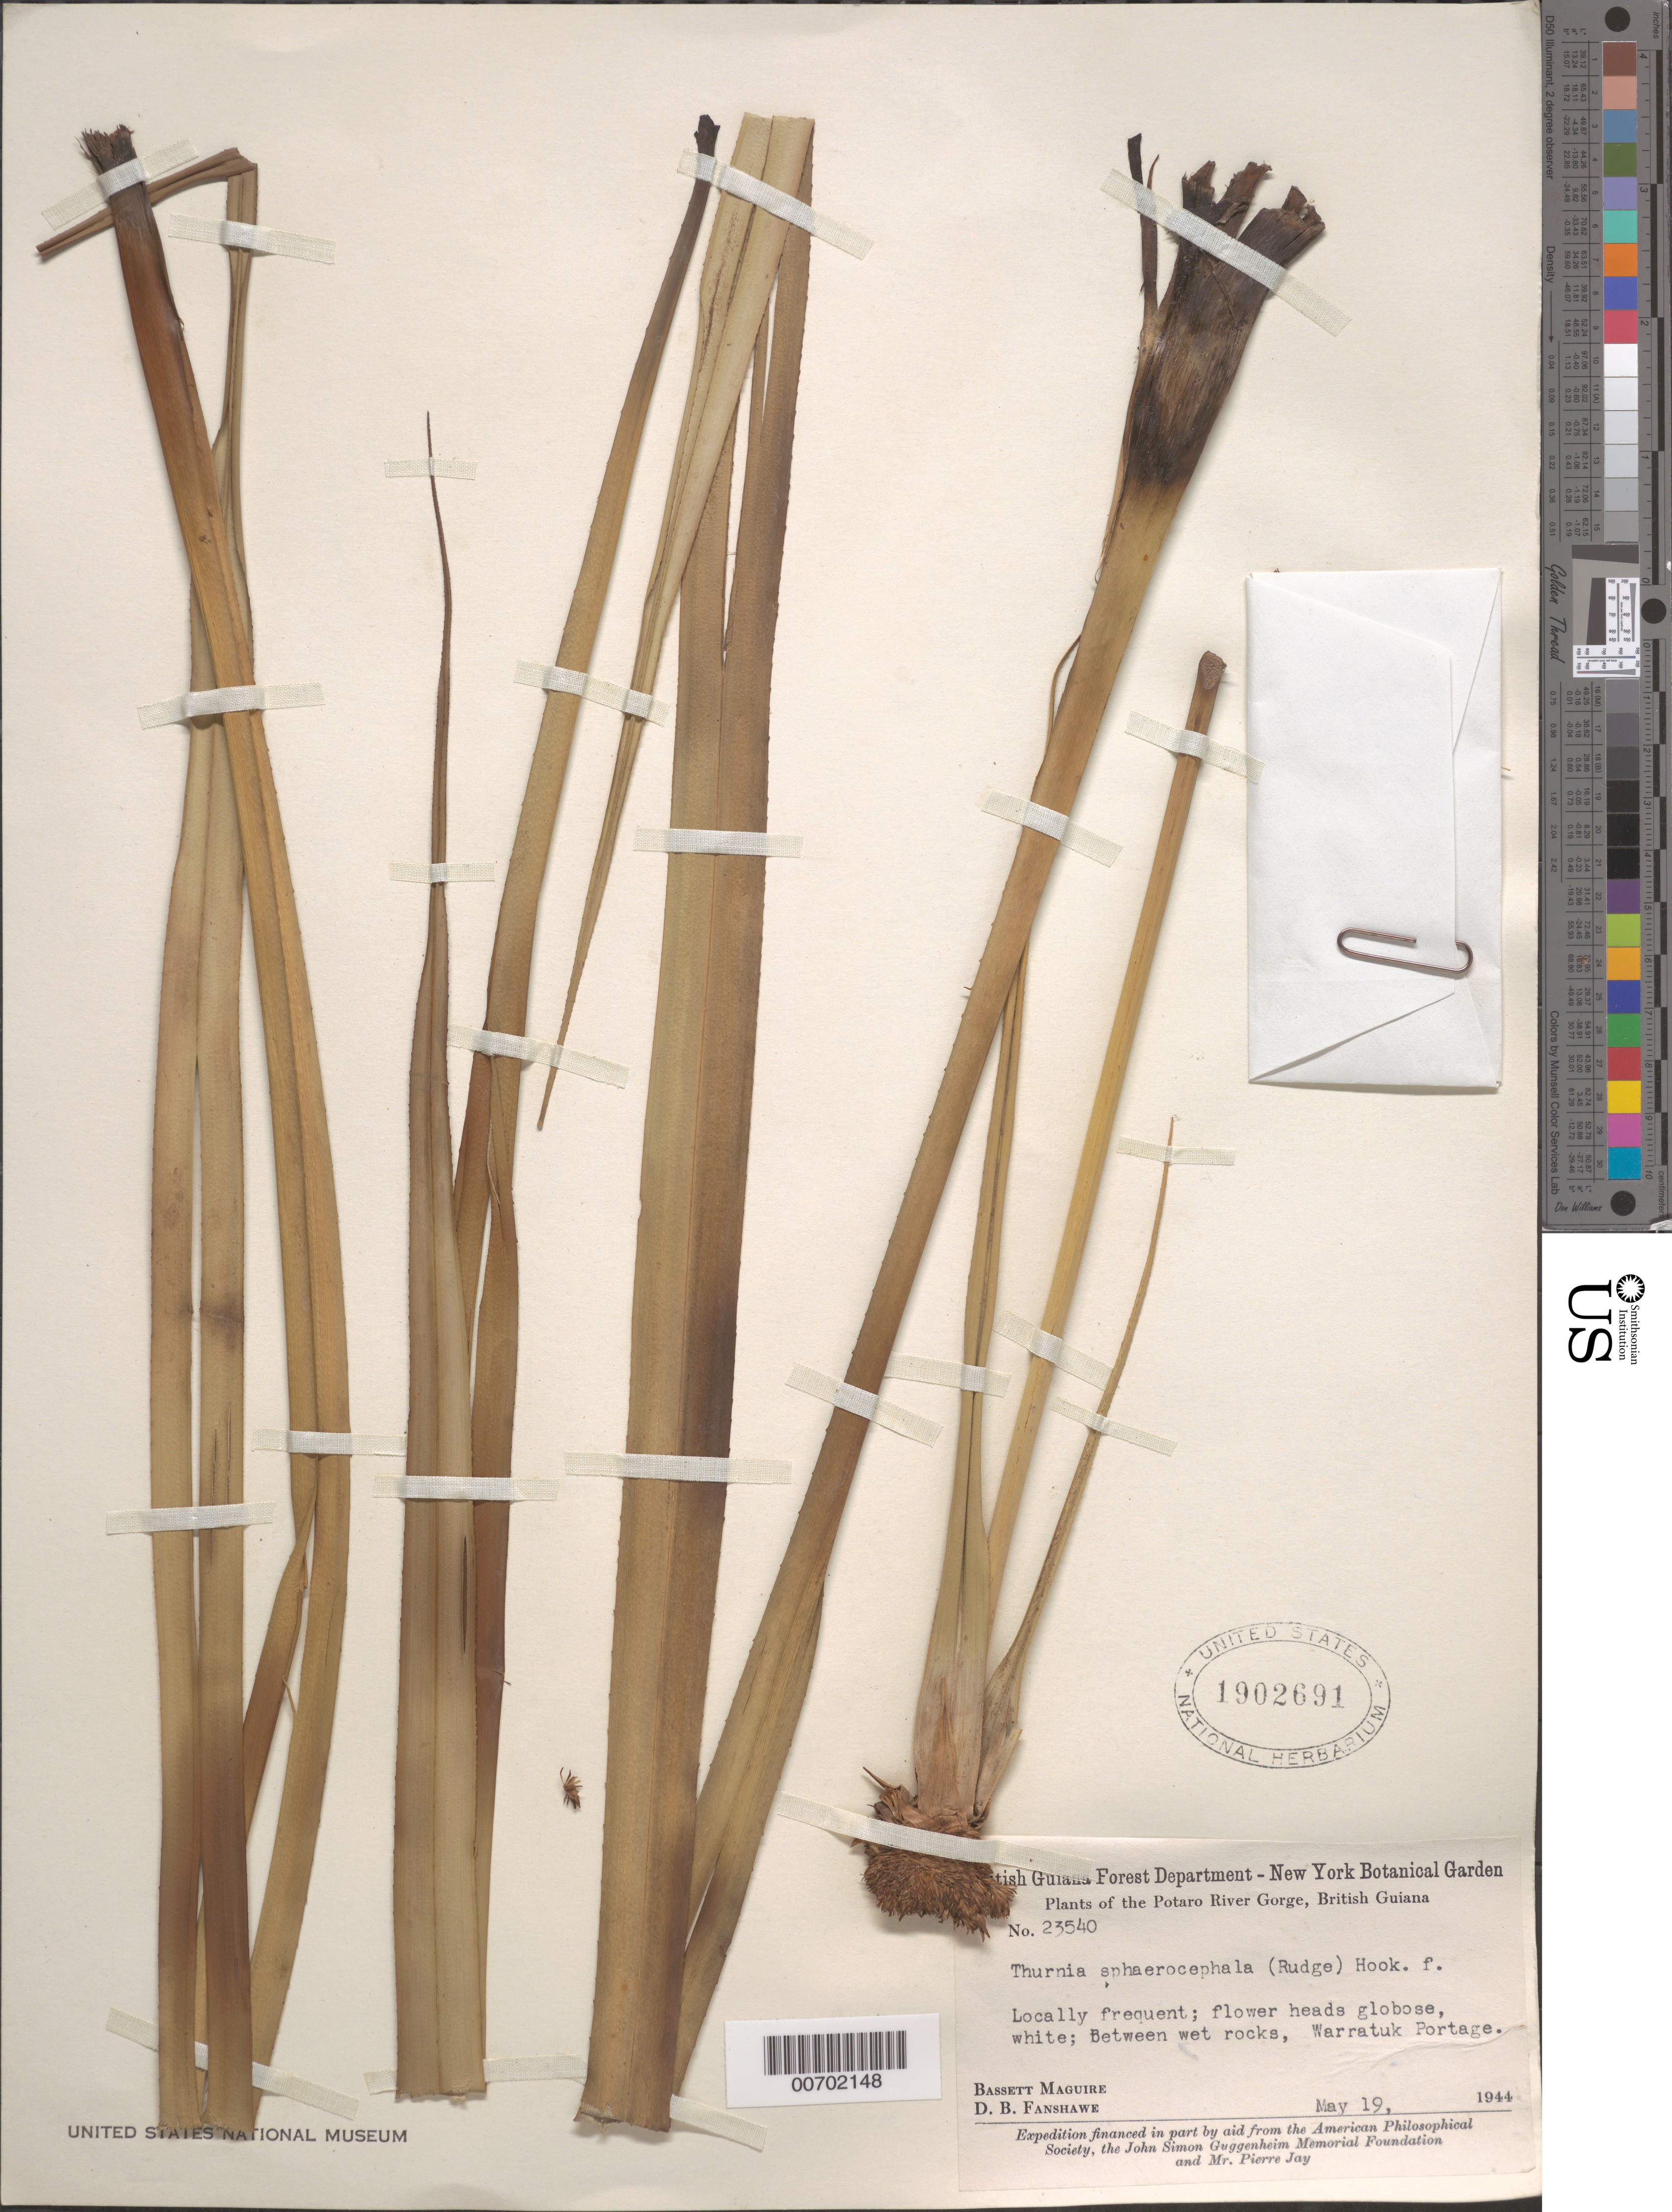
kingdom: Plantae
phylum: Tracheophyta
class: Liliopsida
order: Poales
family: Thurniaceae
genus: Thurnia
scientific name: Thurnia sphaerocephala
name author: (Rudge) Hook. f.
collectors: B. Maguire & D. B. Fanshawe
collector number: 23540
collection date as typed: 19-May-44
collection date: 1944-05-19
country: Guyana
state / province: Potaro-Siparuni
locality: Potaro River Gorge, Warratuk Portage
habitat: Between wet rocks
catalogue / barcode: US 1902691